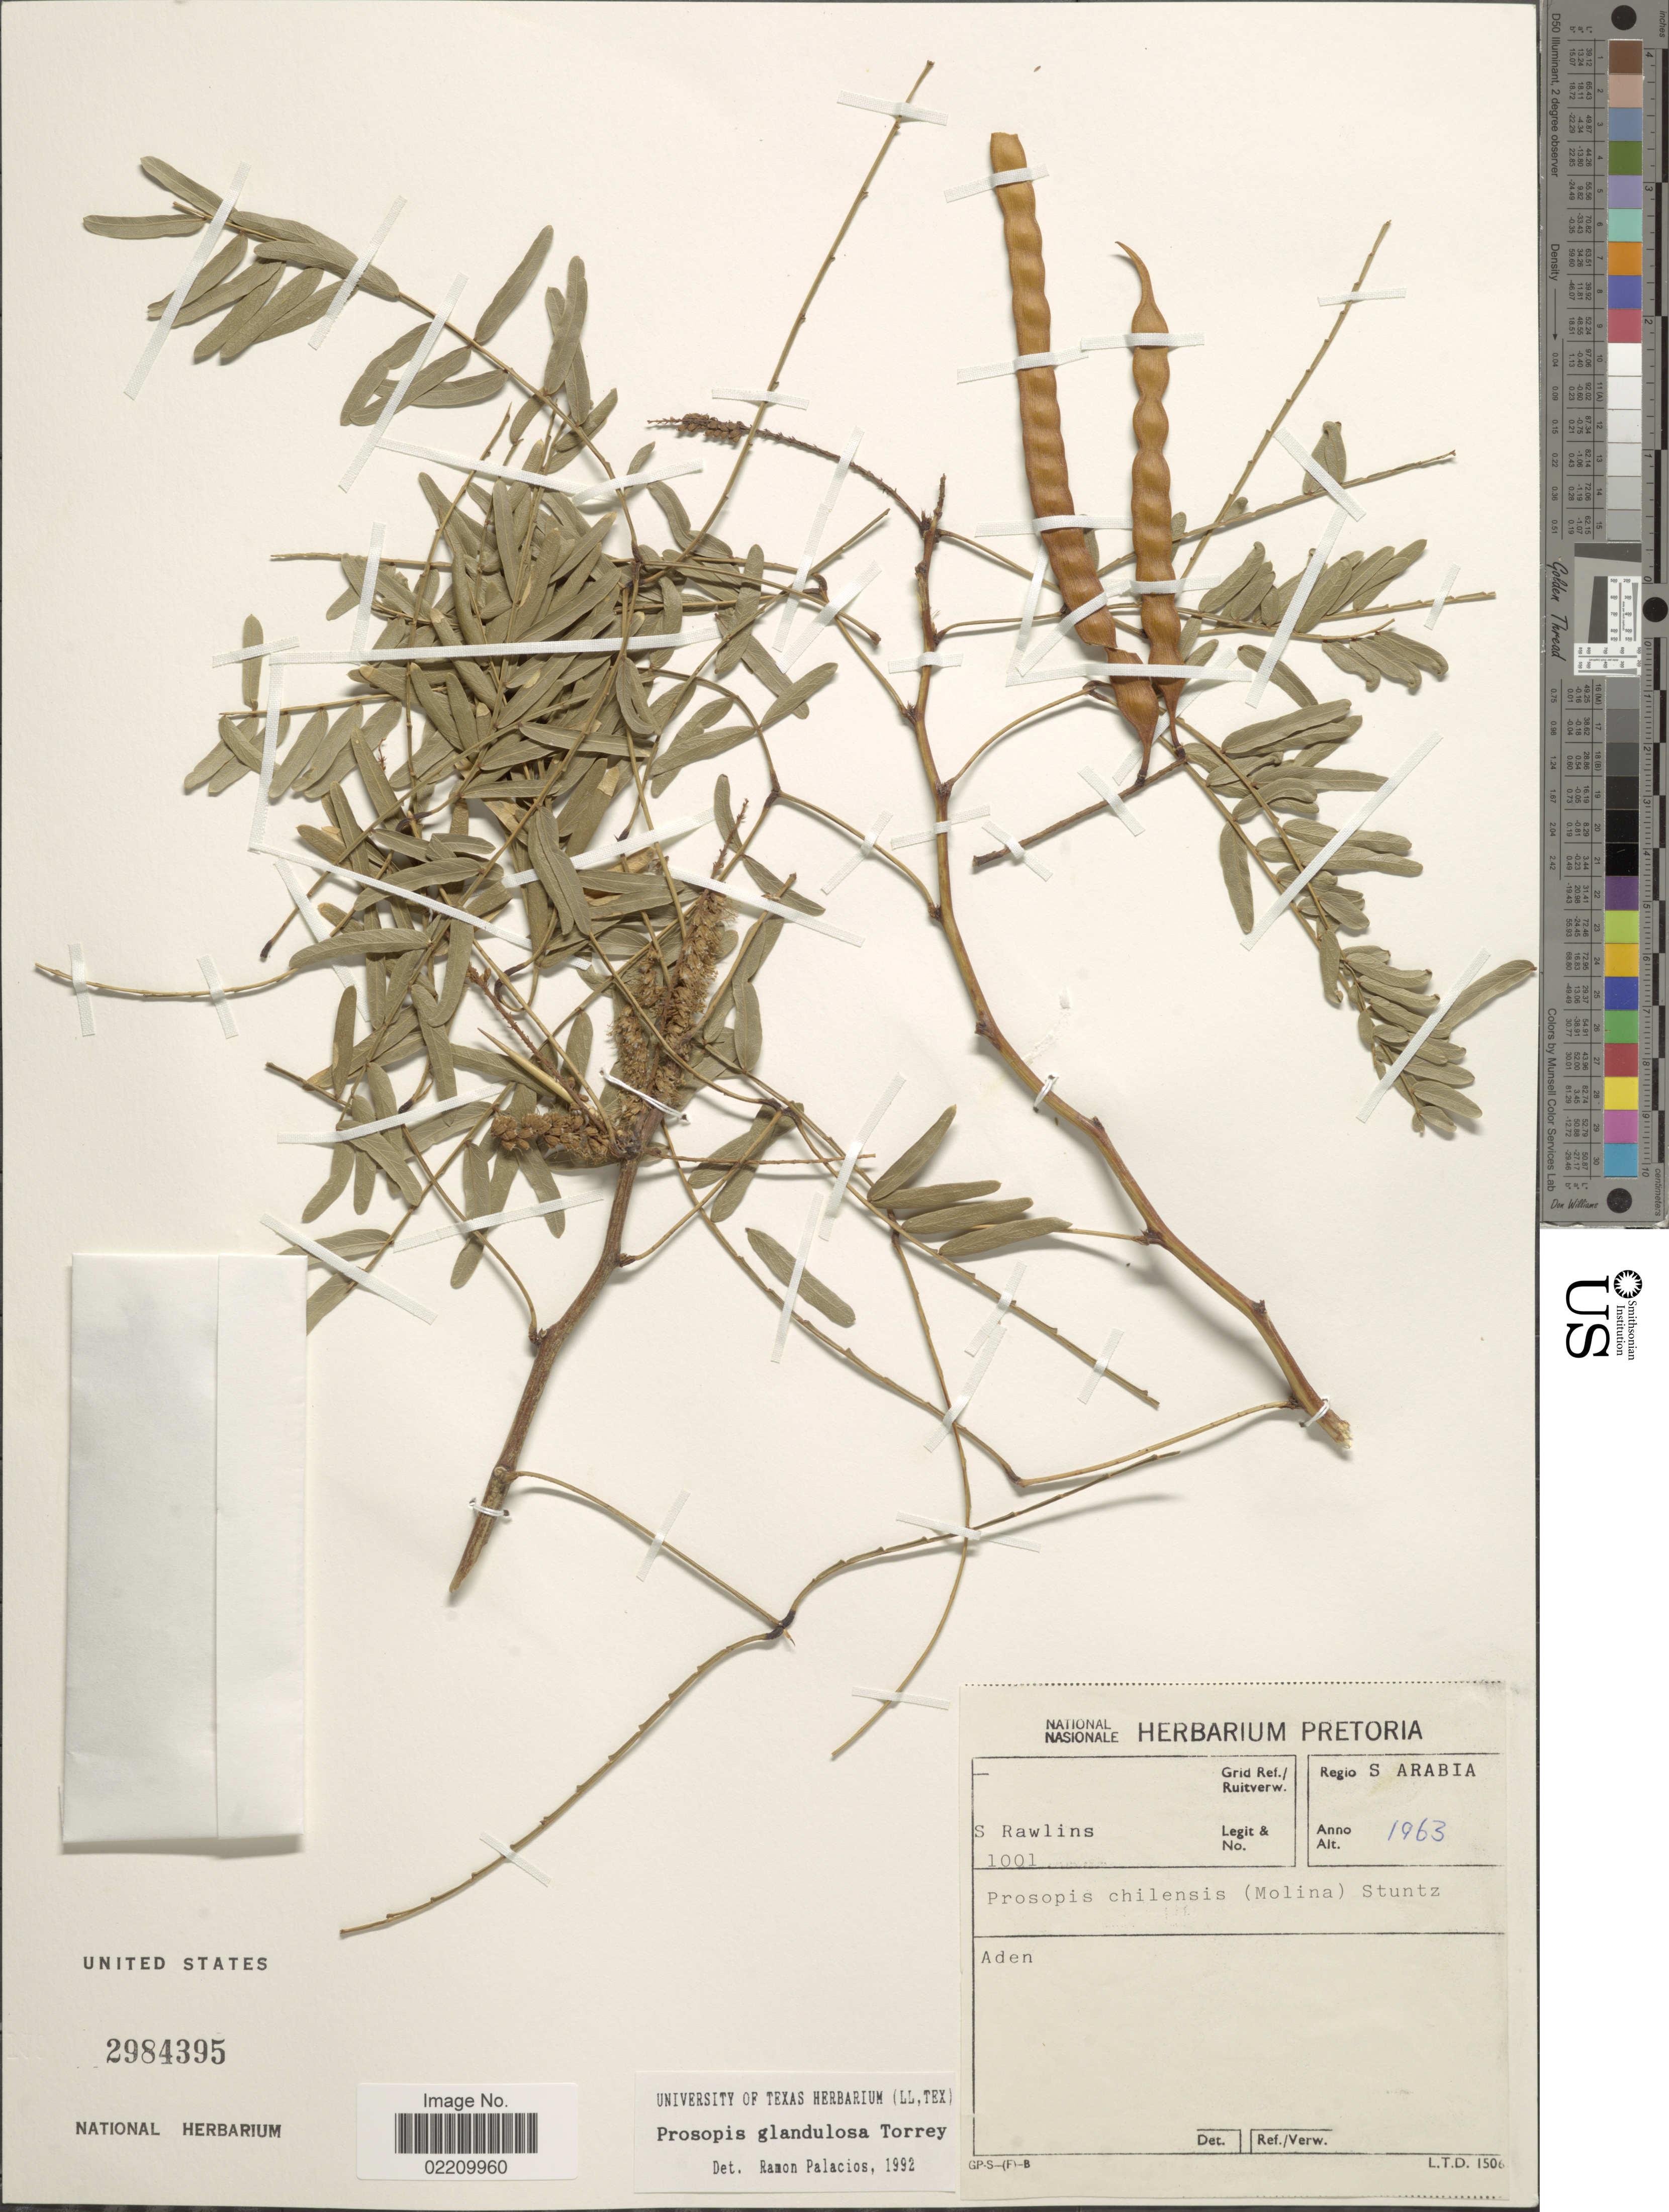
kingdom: Plantae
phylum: Tracheophyta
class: Magnoliopsida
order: Fabales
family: Fabaceae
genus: Neltuma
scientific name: Neltuma glandulosa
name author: (Torr.) Britton & Rose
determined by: Strong, Mark T., (BOT), Smithsonian Institution - National Museum of Natural History (UNITED STATES)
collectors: S. Rawlins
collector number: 1001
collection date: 1963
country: Saudi Arabia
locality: S. Arabia, , Aden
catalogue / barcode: US 2984395